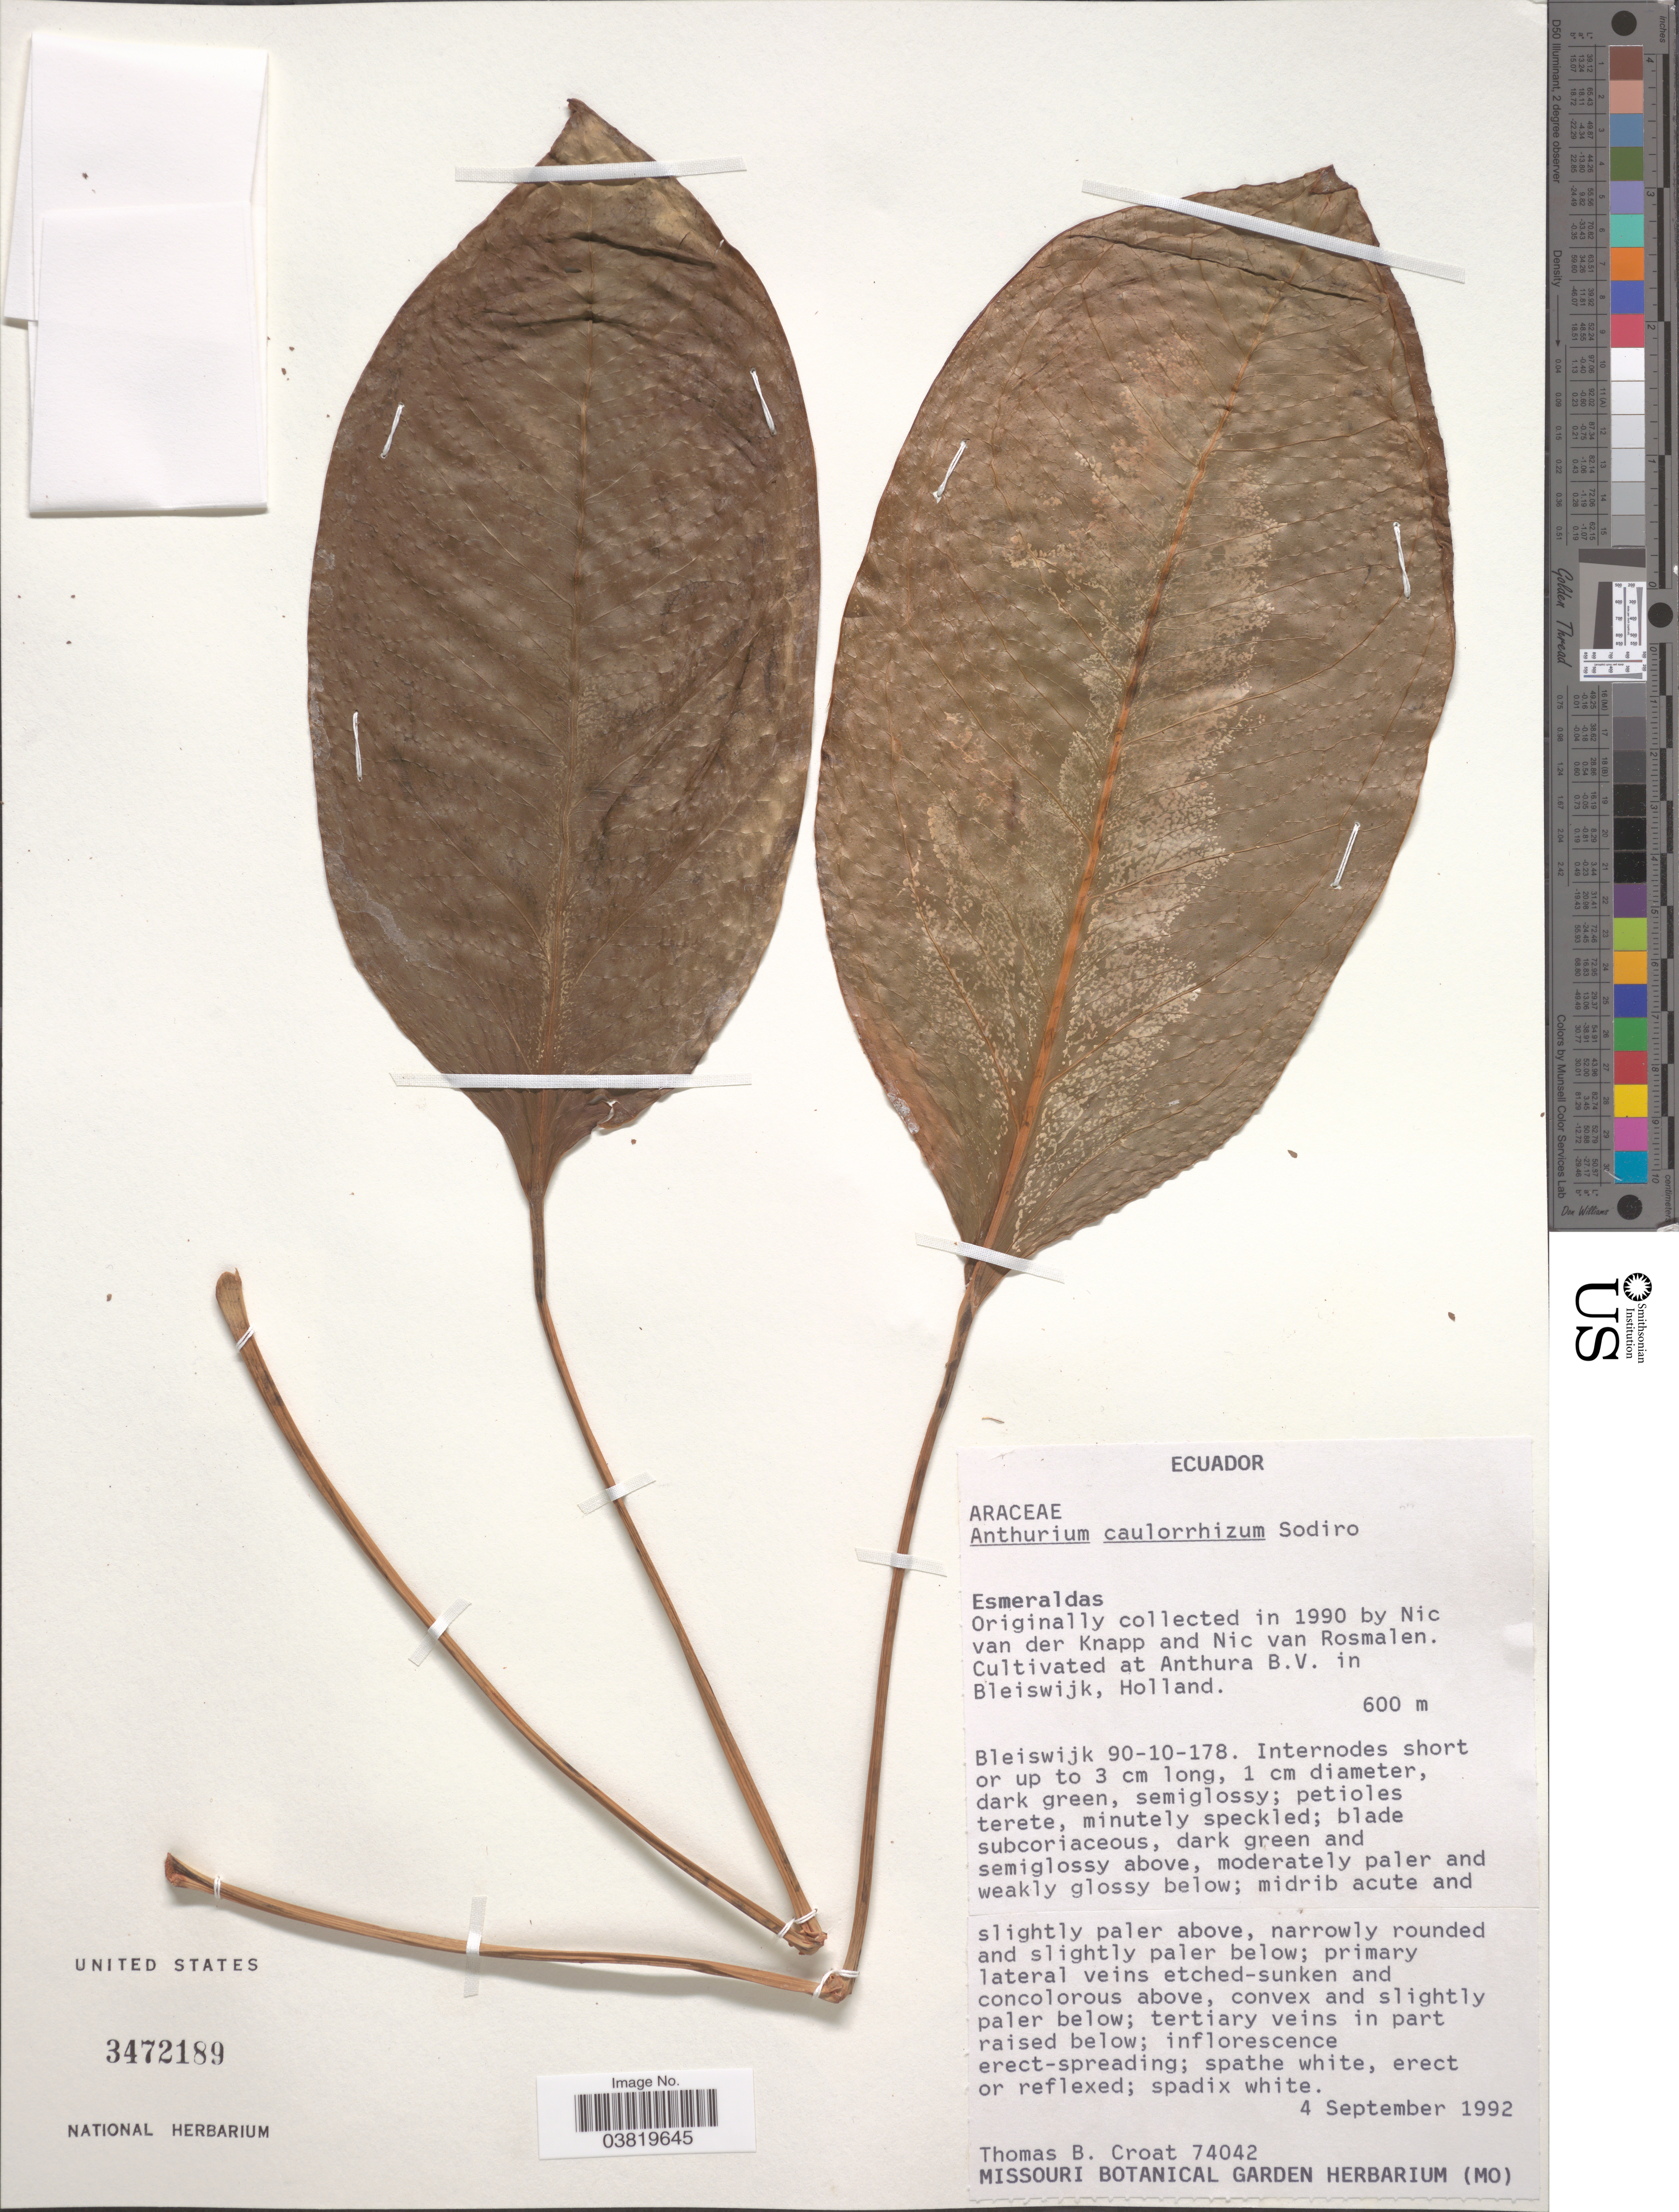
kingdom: Plantae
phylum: Tracheophyta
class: Liliopsida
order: Alismatales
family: Araceae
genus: Anthurium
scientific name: Anthurium caulorrhizum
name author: Sodiro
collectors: T. B. Croat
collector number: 74042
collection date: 1992-09-04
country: Netherlands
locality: At Anthura B. V. in Bleiswijk, Holland.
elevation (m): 600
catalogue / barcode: US 3472189